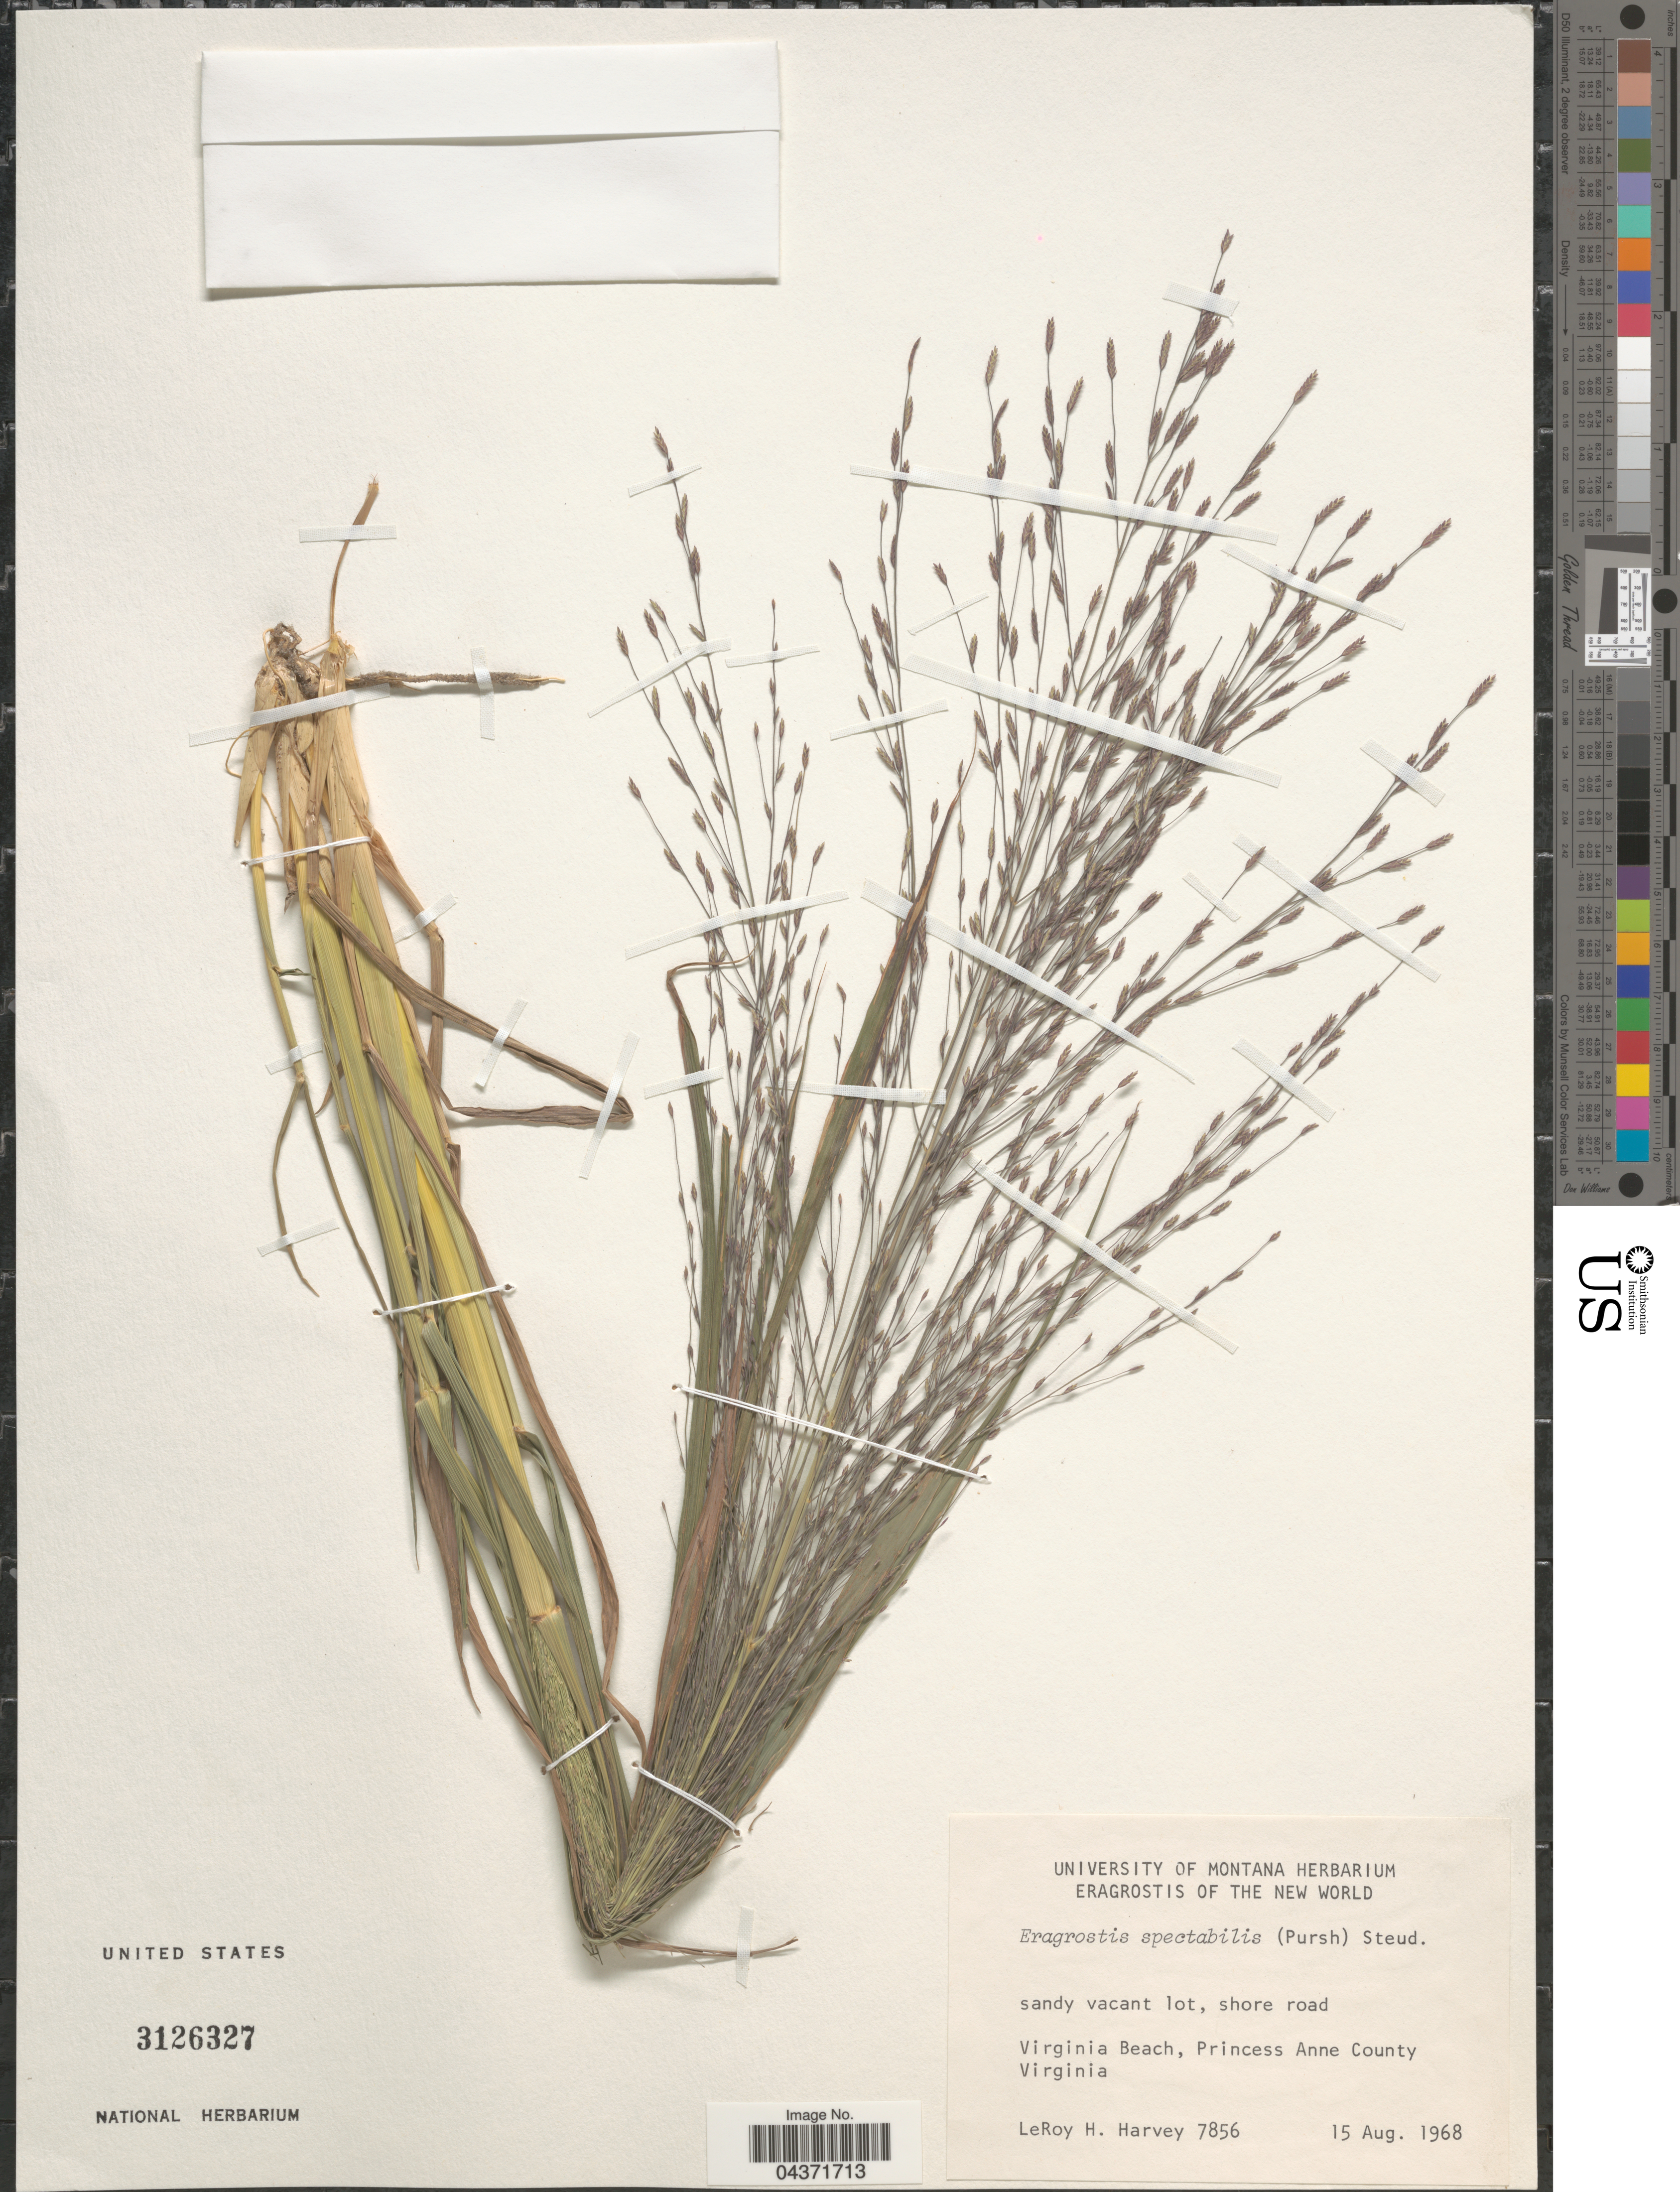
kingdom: Plantae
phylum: Tracheophyta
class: Liliopsida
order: Poales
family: Poaceae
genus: Eragrostis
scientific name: Eragrostis spectabilis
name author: (Pursh) Steud.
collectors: L. H. Harvey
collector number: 7856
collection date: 1968-08-15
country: United States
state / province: Virginia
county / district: City of Virginia Beach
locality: Virginia Beach, Princess Anne County.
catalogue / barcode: US 3126327